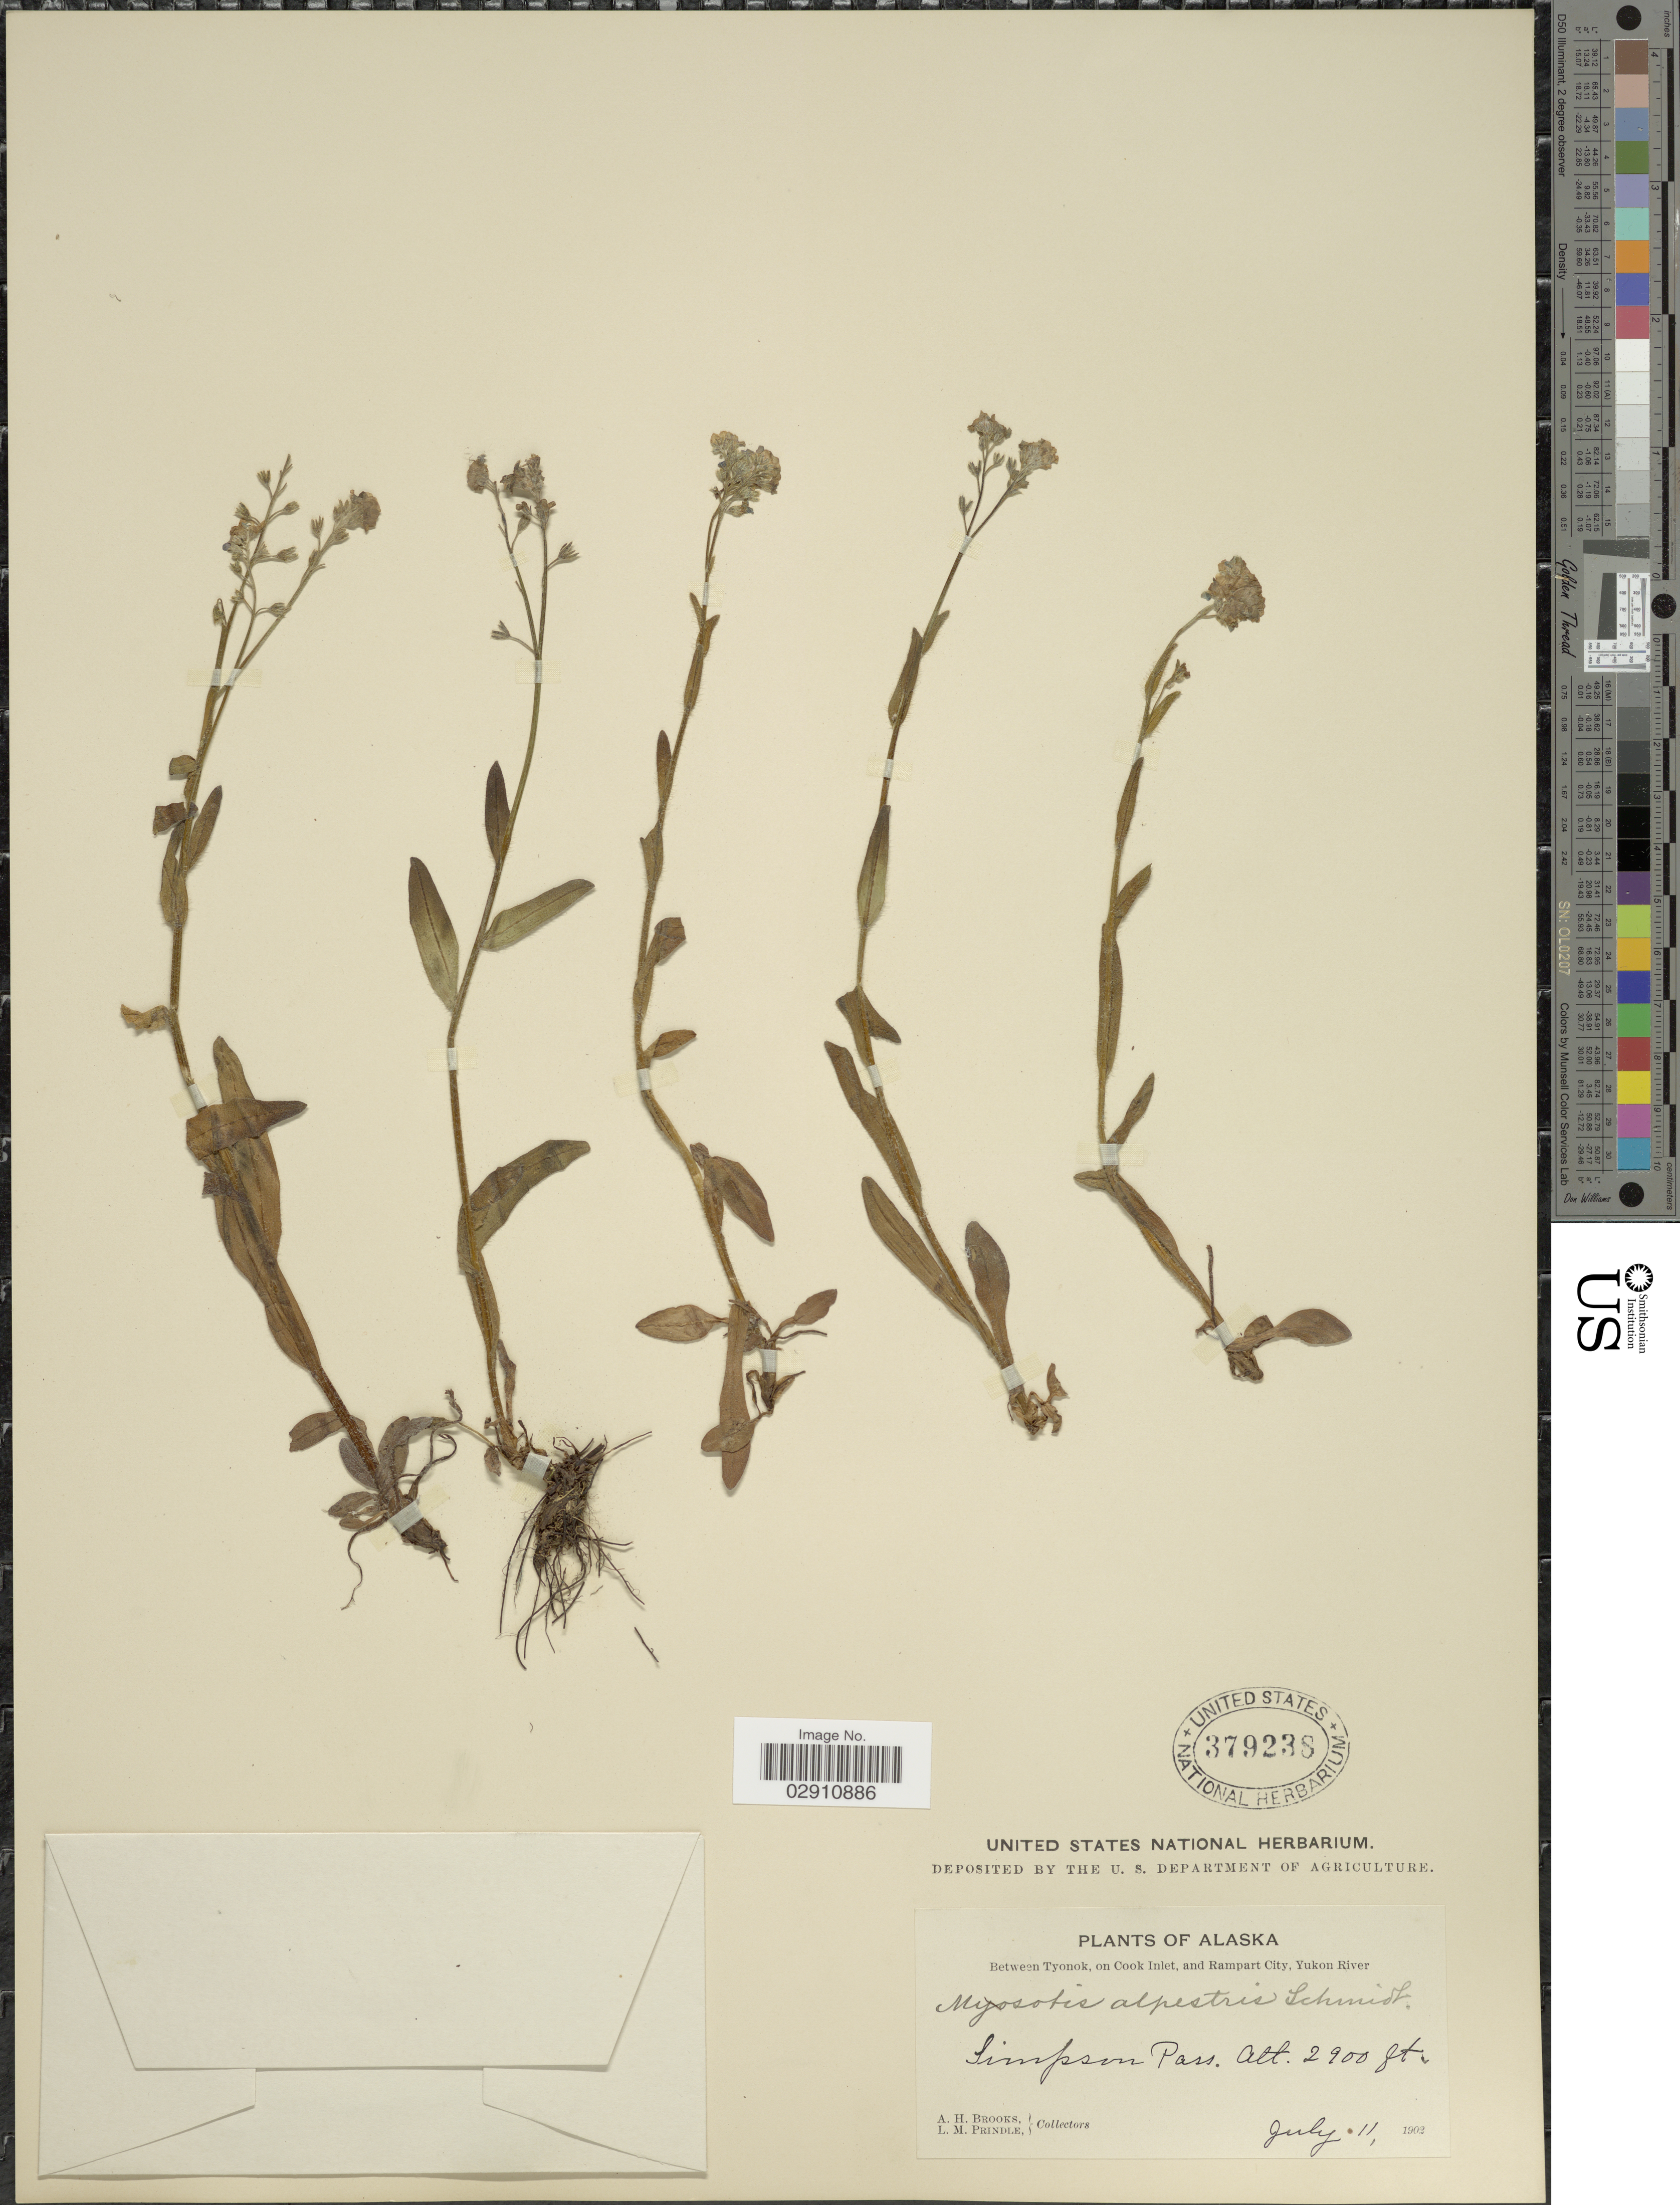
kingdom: Plantae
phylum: Tracheophyta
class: Magnoliopsida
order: Boraginales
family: Boraginaceae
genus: Myosotis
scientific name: Myosotis alpestris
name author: F.W. Schmidt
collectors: A. Brooks & L. Prindle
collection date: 1902-07-11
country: United States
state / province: Alaska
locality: Between Tyonok, on Cook Inlet, and Rampart City, Yukon River. Simpson Pass.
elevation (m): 884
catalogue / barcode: US 379238